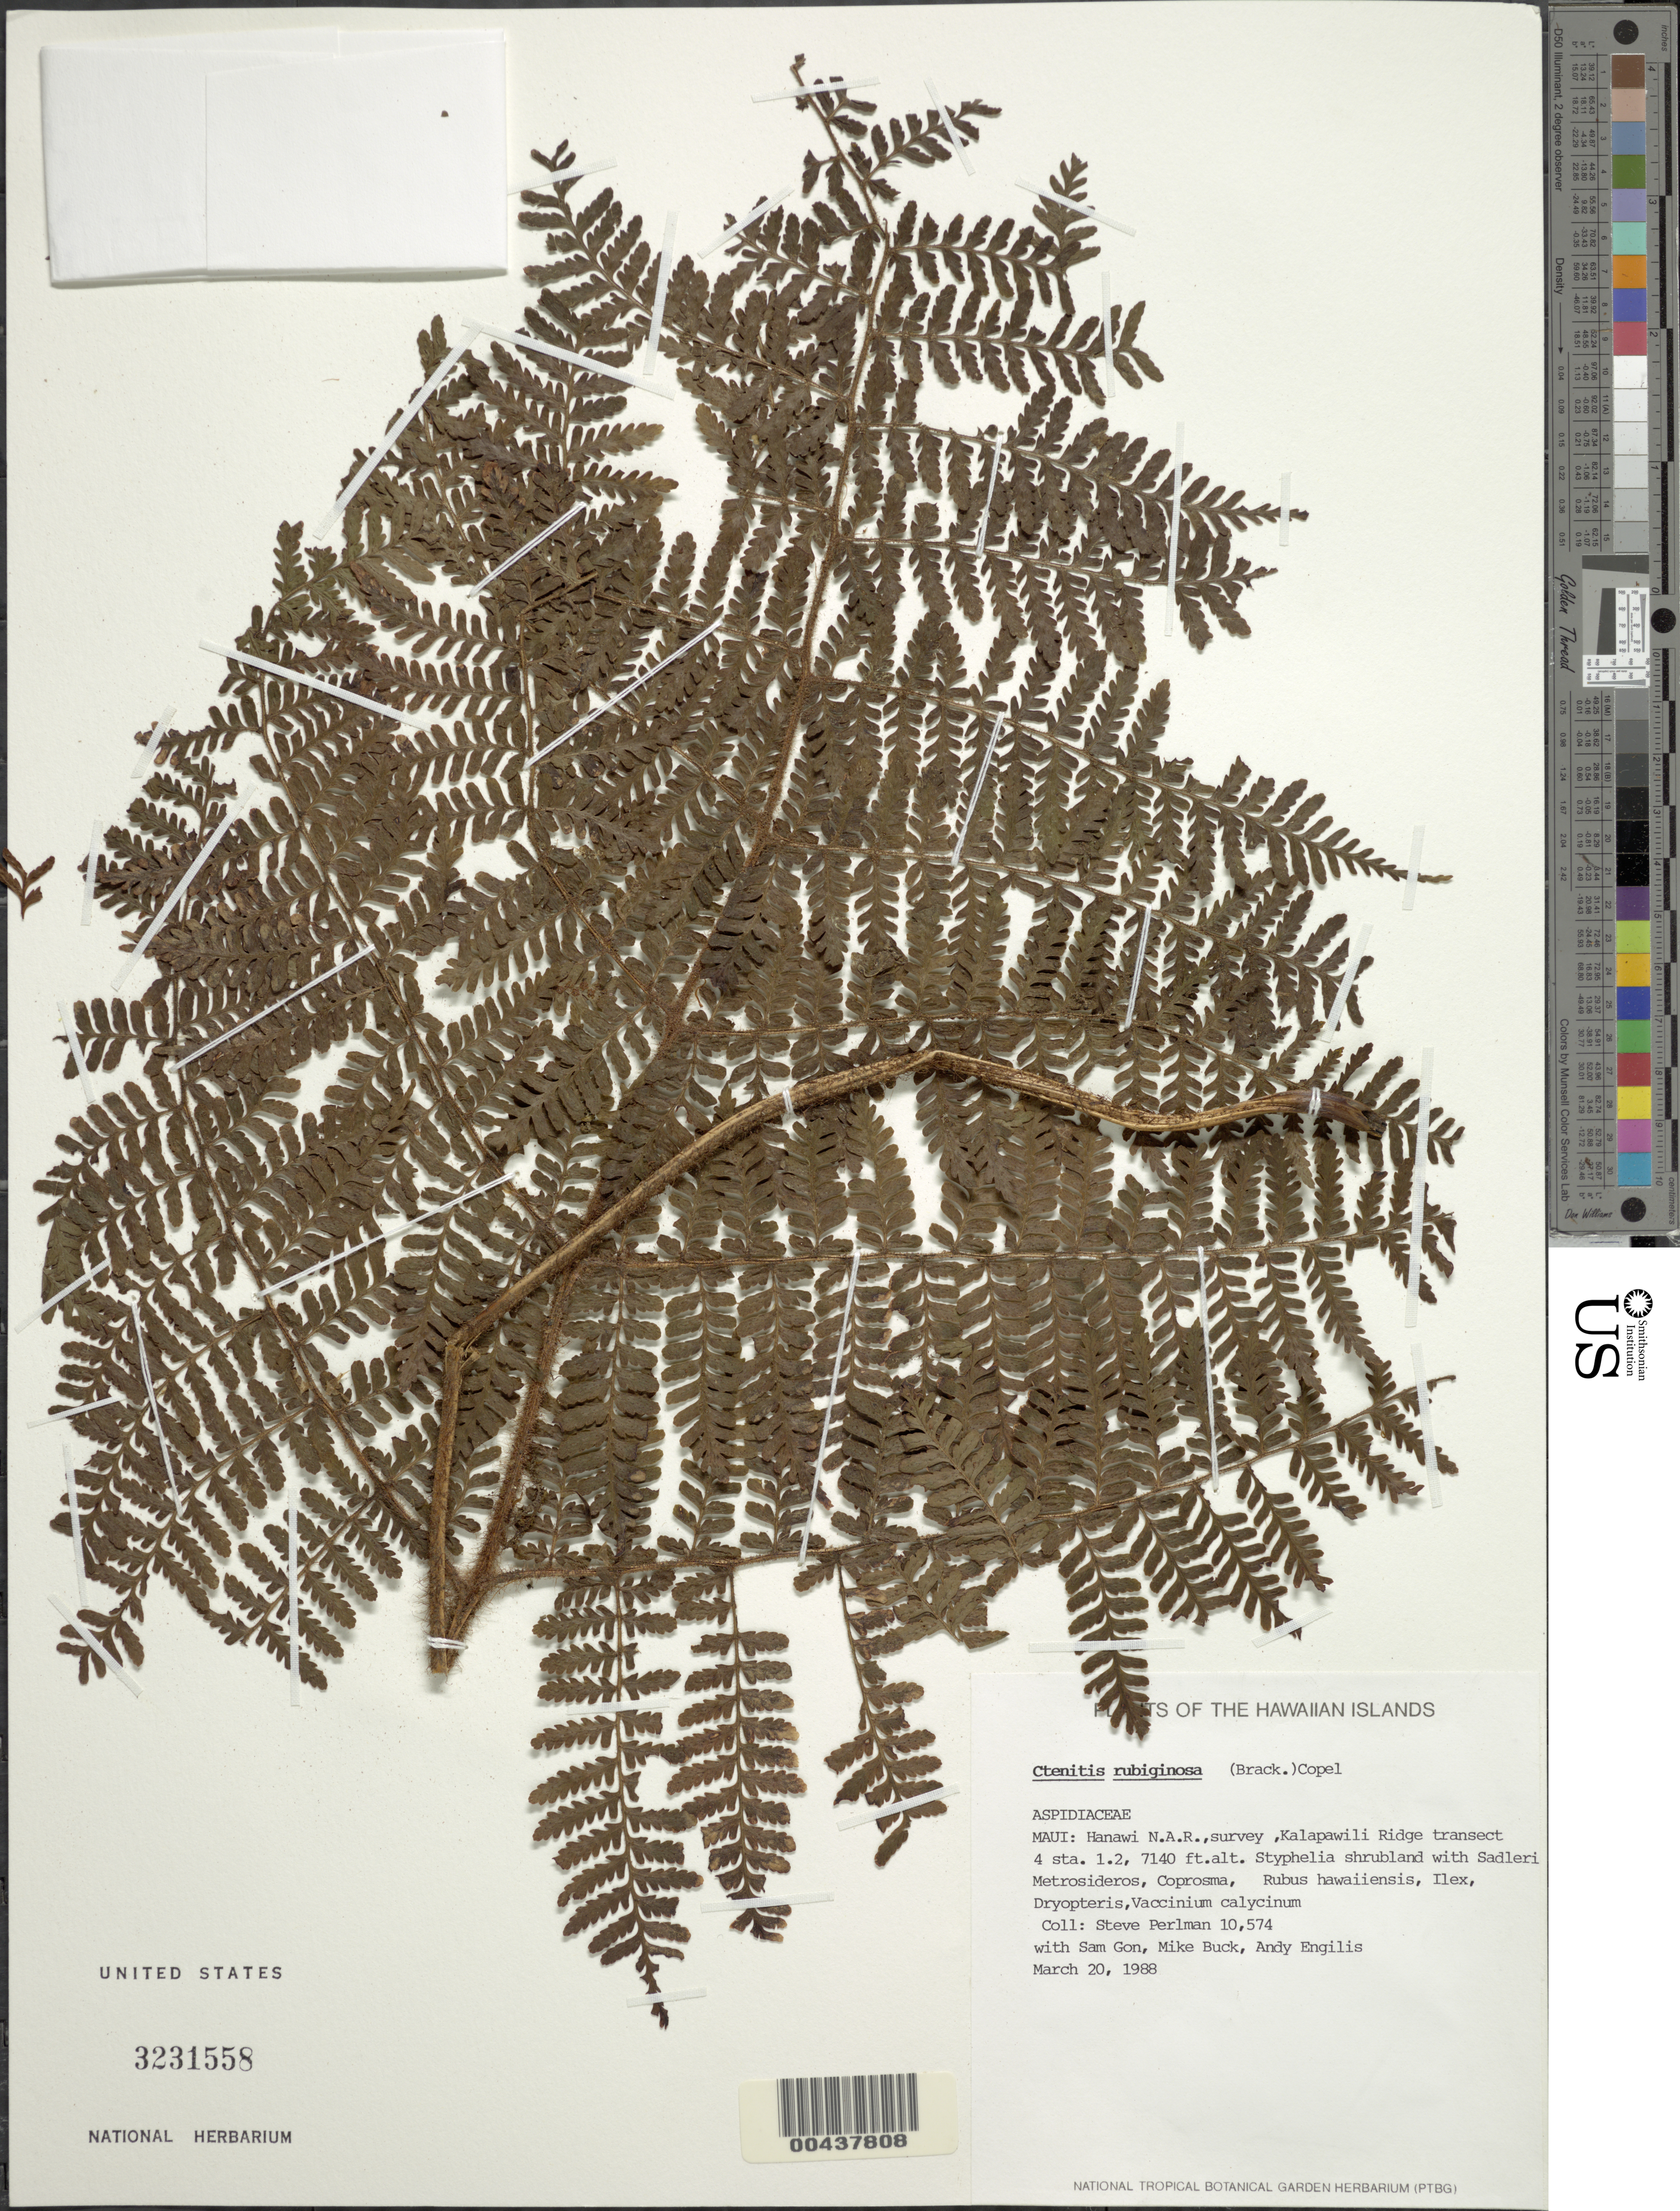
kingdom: Plantae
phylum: Tracheophyta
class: Polypodiopsida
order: Polypodiales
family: Dryopteridaceae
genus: Dryopteris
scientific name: Dryopteris rubiginosa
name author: (Brack.) Kuntze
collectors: S. P. Perlman, S. Gon, M. Buck & A. Engilis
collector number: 10574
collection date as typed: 20 Mar 1988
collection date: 1988-03-20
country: United States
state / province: Hawaii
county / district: Maui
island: Maui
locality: Hanawi N.A.R., survey, Kalapawili Ridge transect 4 sta. 1.2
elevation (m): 2176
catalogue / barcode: US 3231558